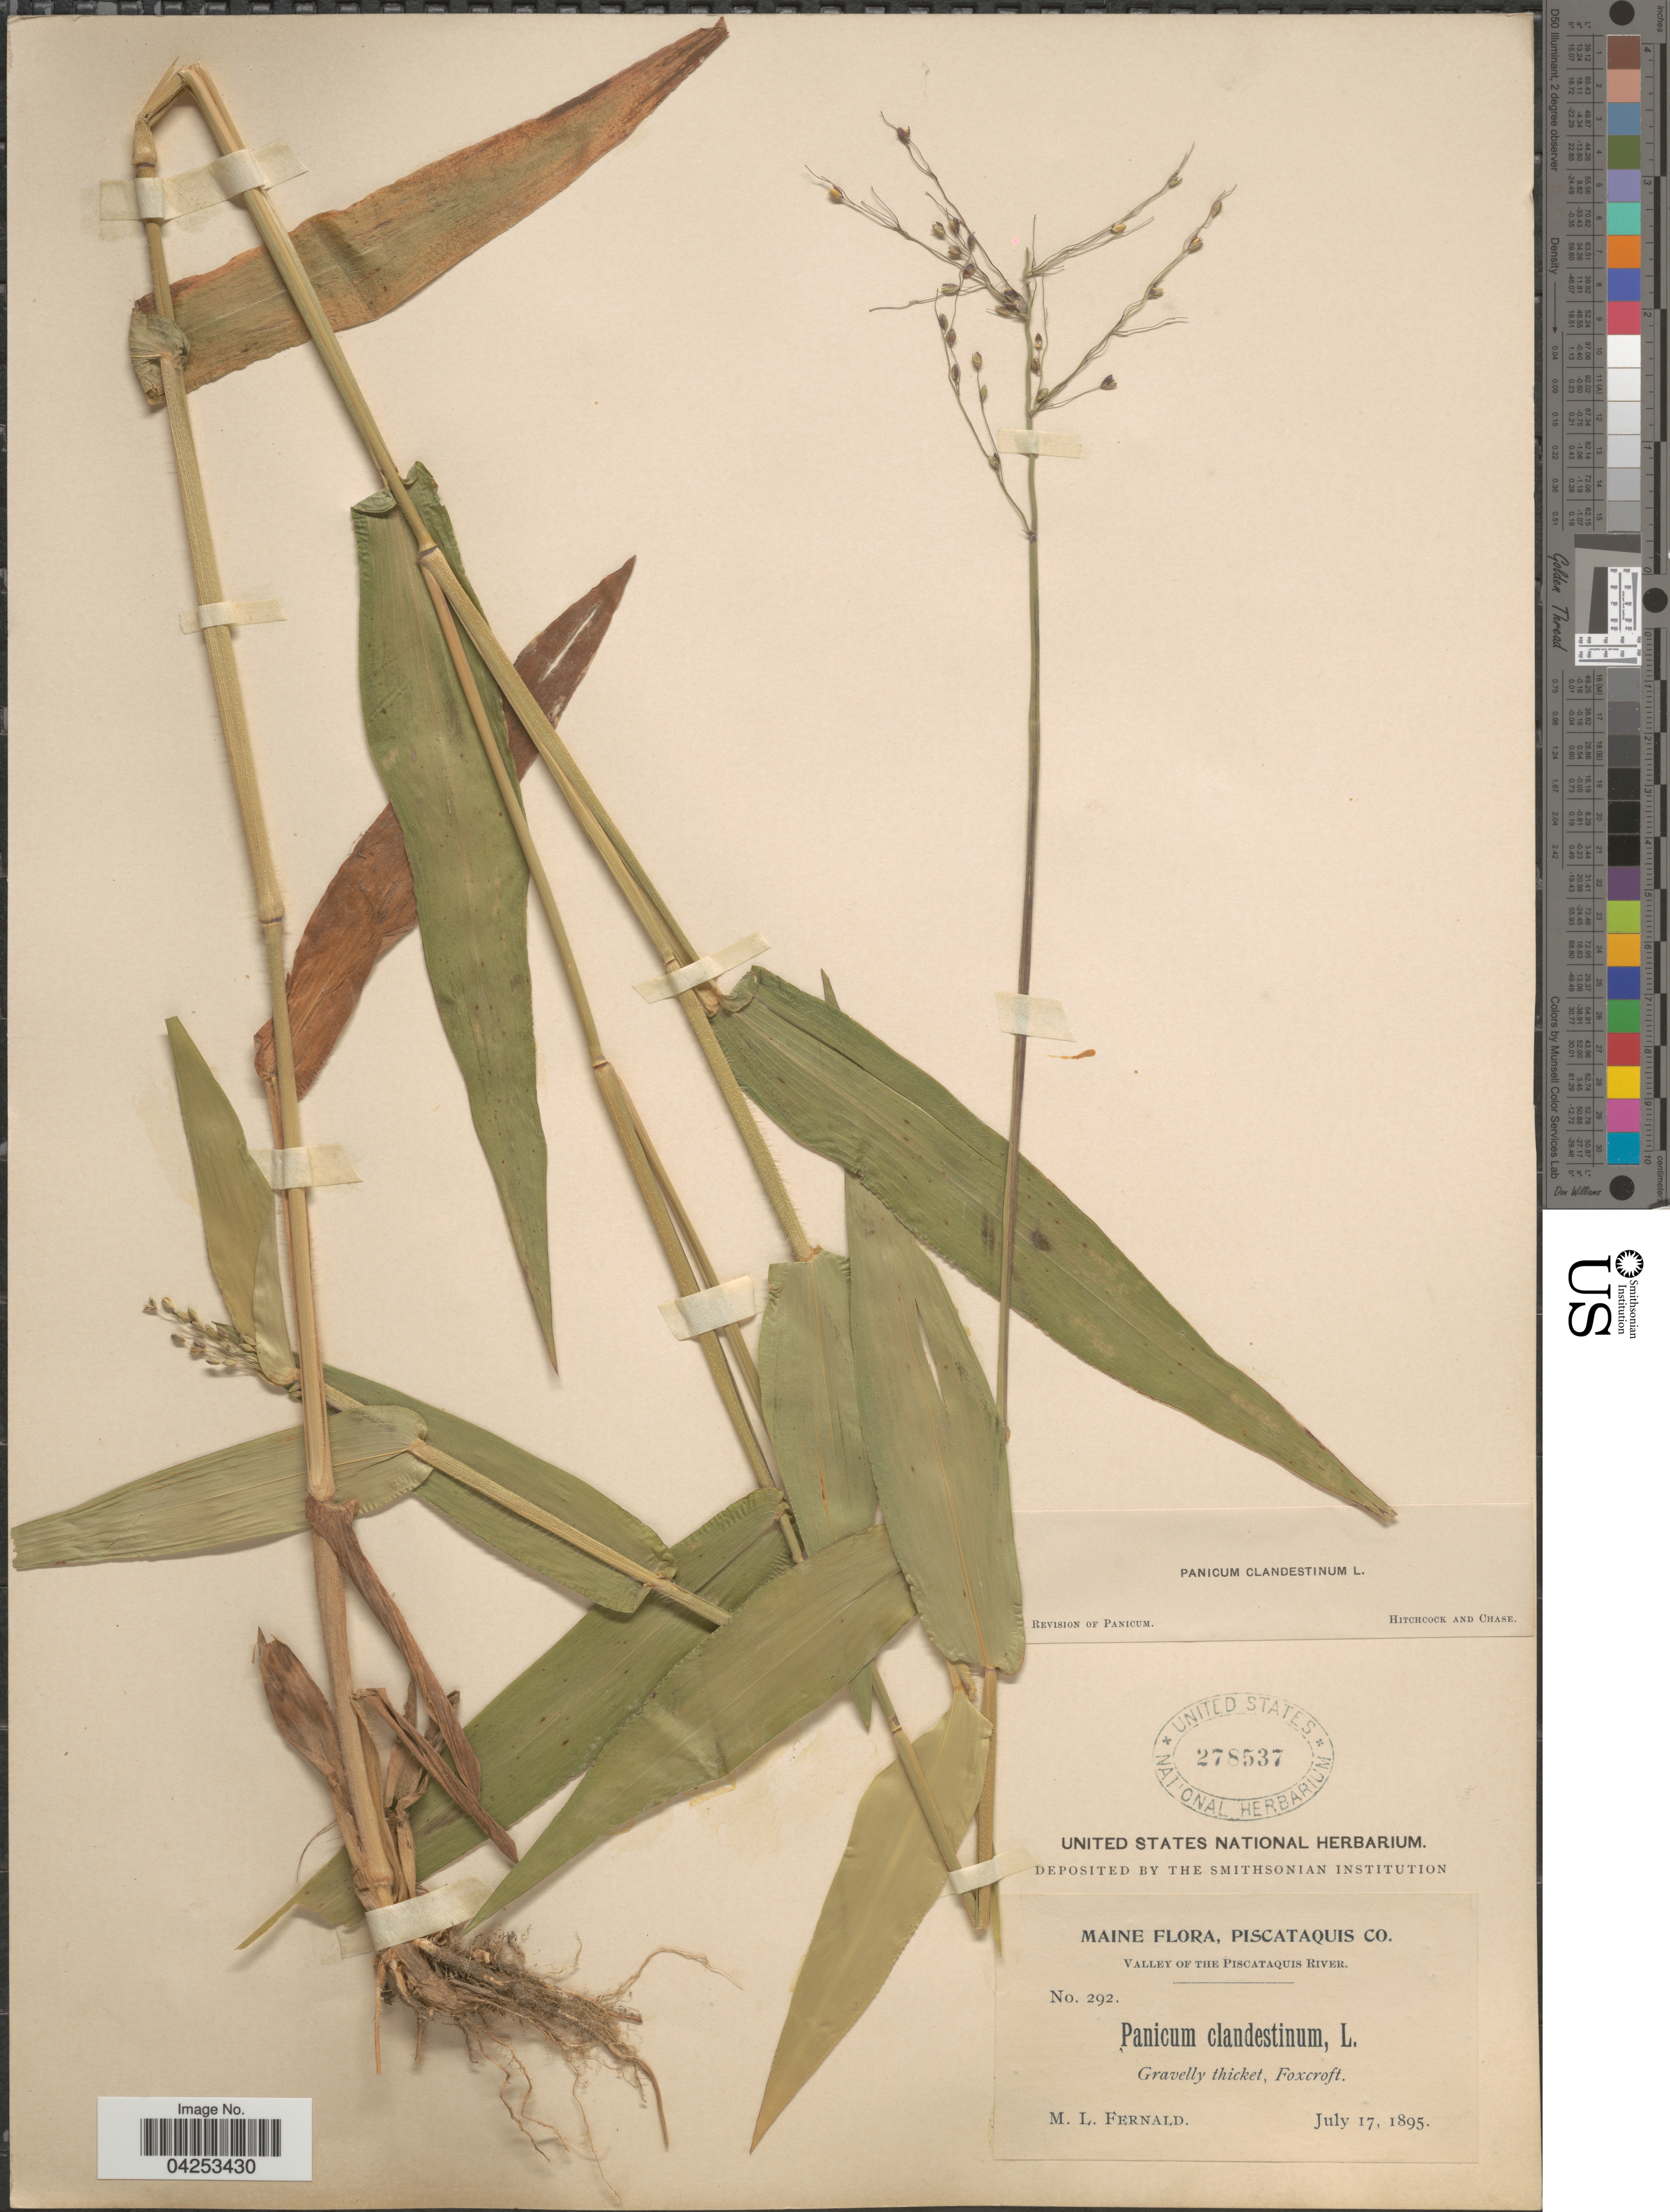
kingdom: Plantae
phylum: Tracheophyta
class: Liliopsida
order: Poales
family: Poaceae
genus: Dichanthelium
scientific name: Dichanthelium clandestinum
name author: (L.) Gould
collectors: M. L. Fernald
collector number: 292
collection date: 1895-07-17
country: United States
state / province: Maine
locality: Piscataquis Co. Valley of the Piscataquis River. Gravelly thicket, Foxcroft.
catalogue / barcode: US 278537